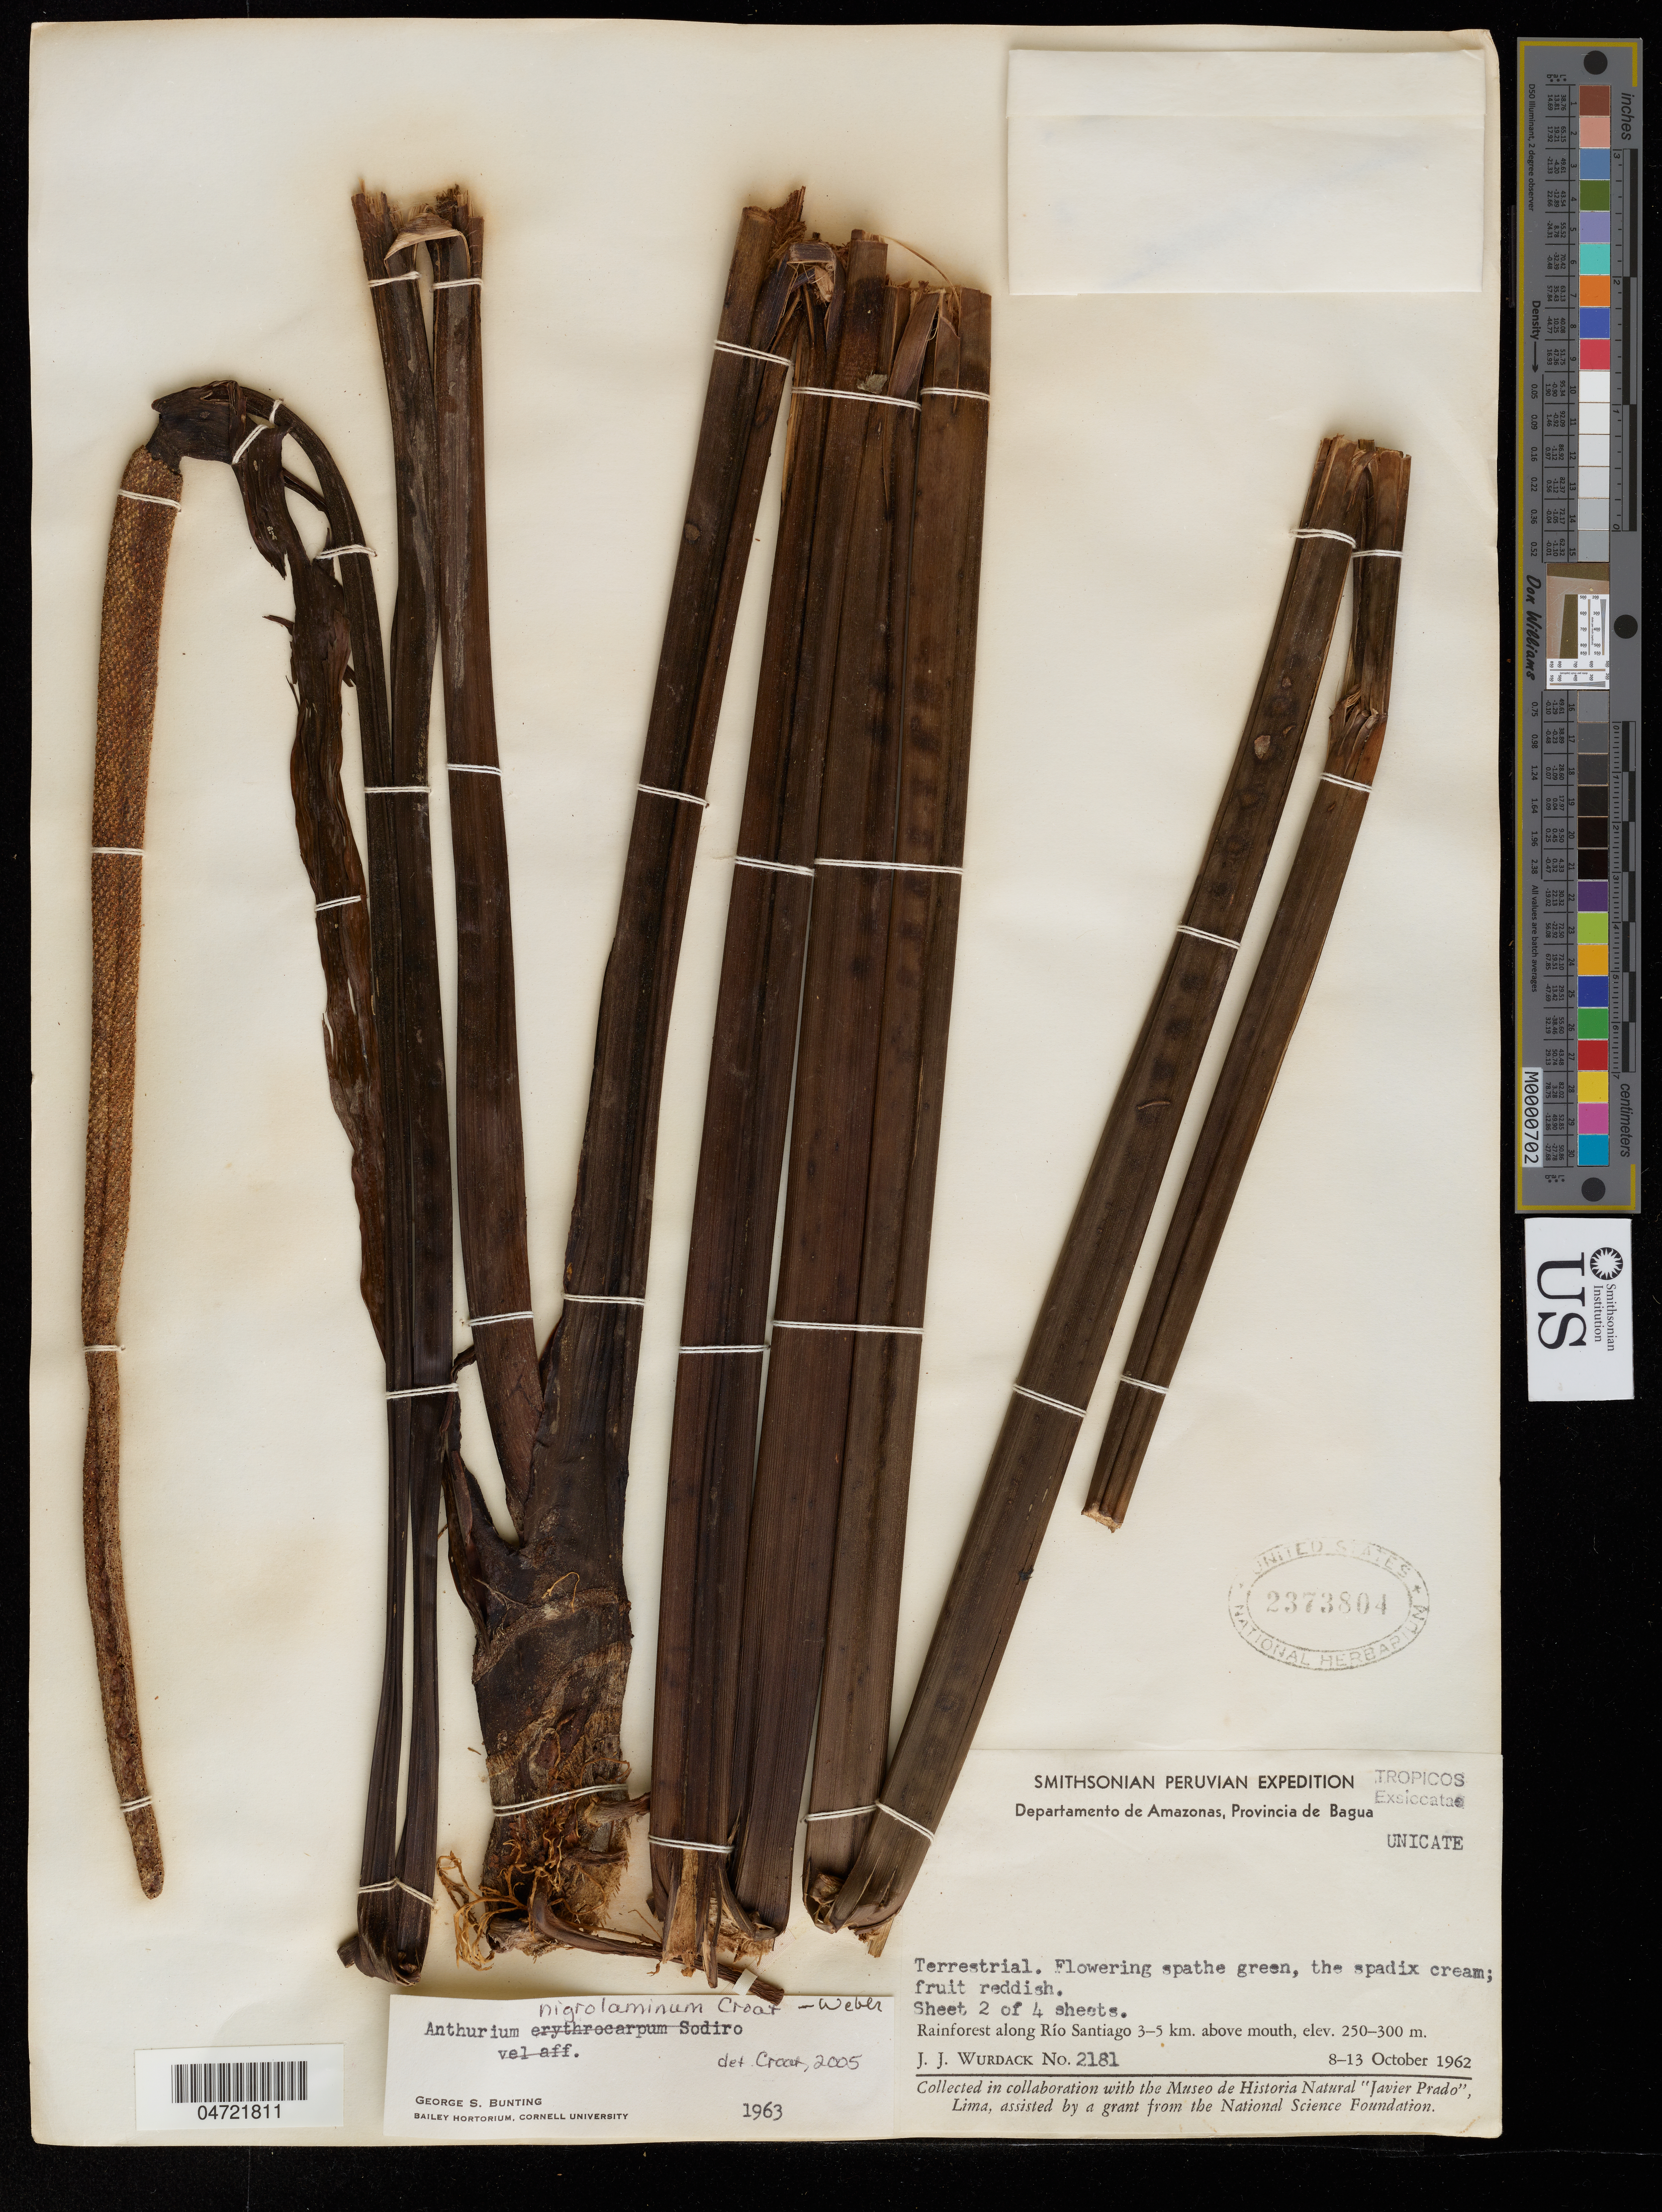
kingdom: Plantae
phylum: Tracheophyta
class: Liliopsida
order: Alismatales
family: Araceae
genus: Anthurium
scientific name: Anthurium nigrolaminum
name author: Croat & D. Weber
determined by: Croat, Thomas B., Missouri Botanical Garden (MO)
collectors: J. J. Wurdack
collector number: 2181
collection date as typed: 08 Oct 1962 to 13 Oct 1962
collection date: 1962-10-08/1962-10-13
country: Peru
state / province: Amazonas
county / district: Bagua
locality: Rainforest along Río Santiago 3 - 5 km above mouth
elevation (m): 250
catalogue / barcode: US 2373802